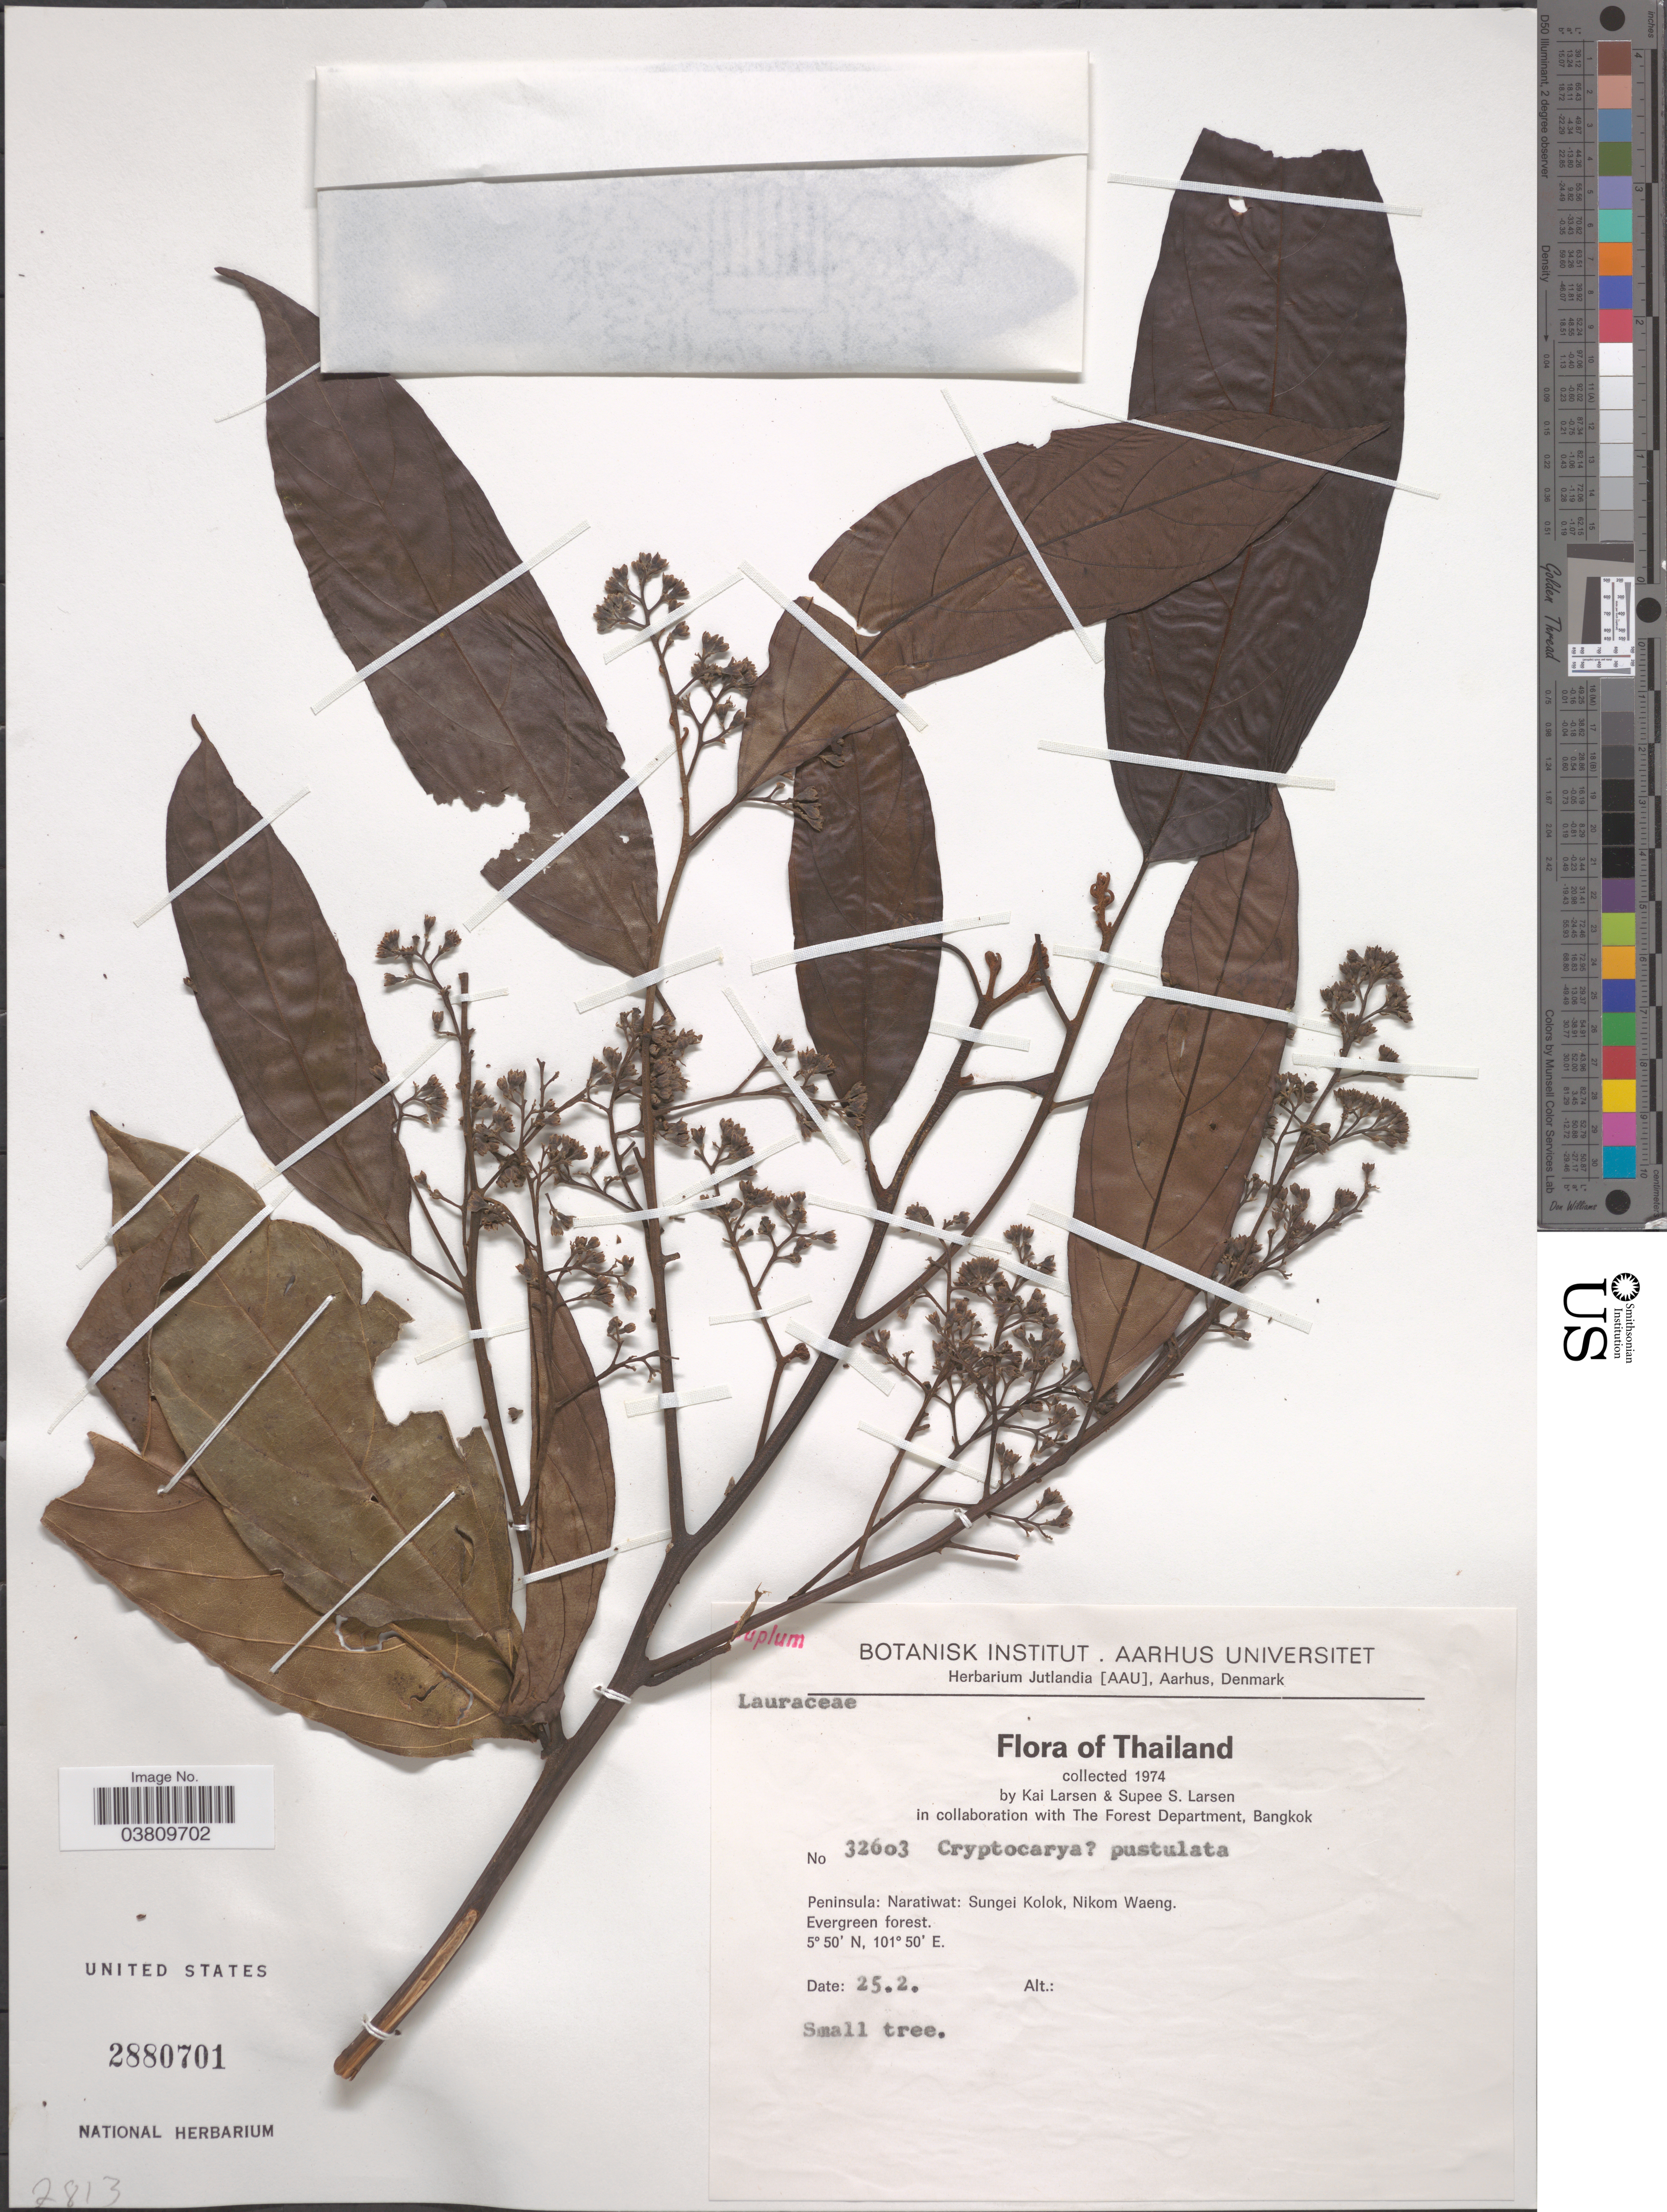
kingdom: Plantae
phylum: Tracheophyta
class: Magnoliopsida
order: Laurales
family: Lauraceae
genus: Cryptocarya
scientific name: Cryptocarya pustulata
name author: Kosterm.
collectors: K. Larsen & S. Larsen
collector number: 32603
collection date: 1974-02-25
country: Thailand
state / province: Narathiwat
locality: Peninsula: Naratiwat: Sungei Kolok, Nikom Waeng.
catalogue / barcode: US 2880701